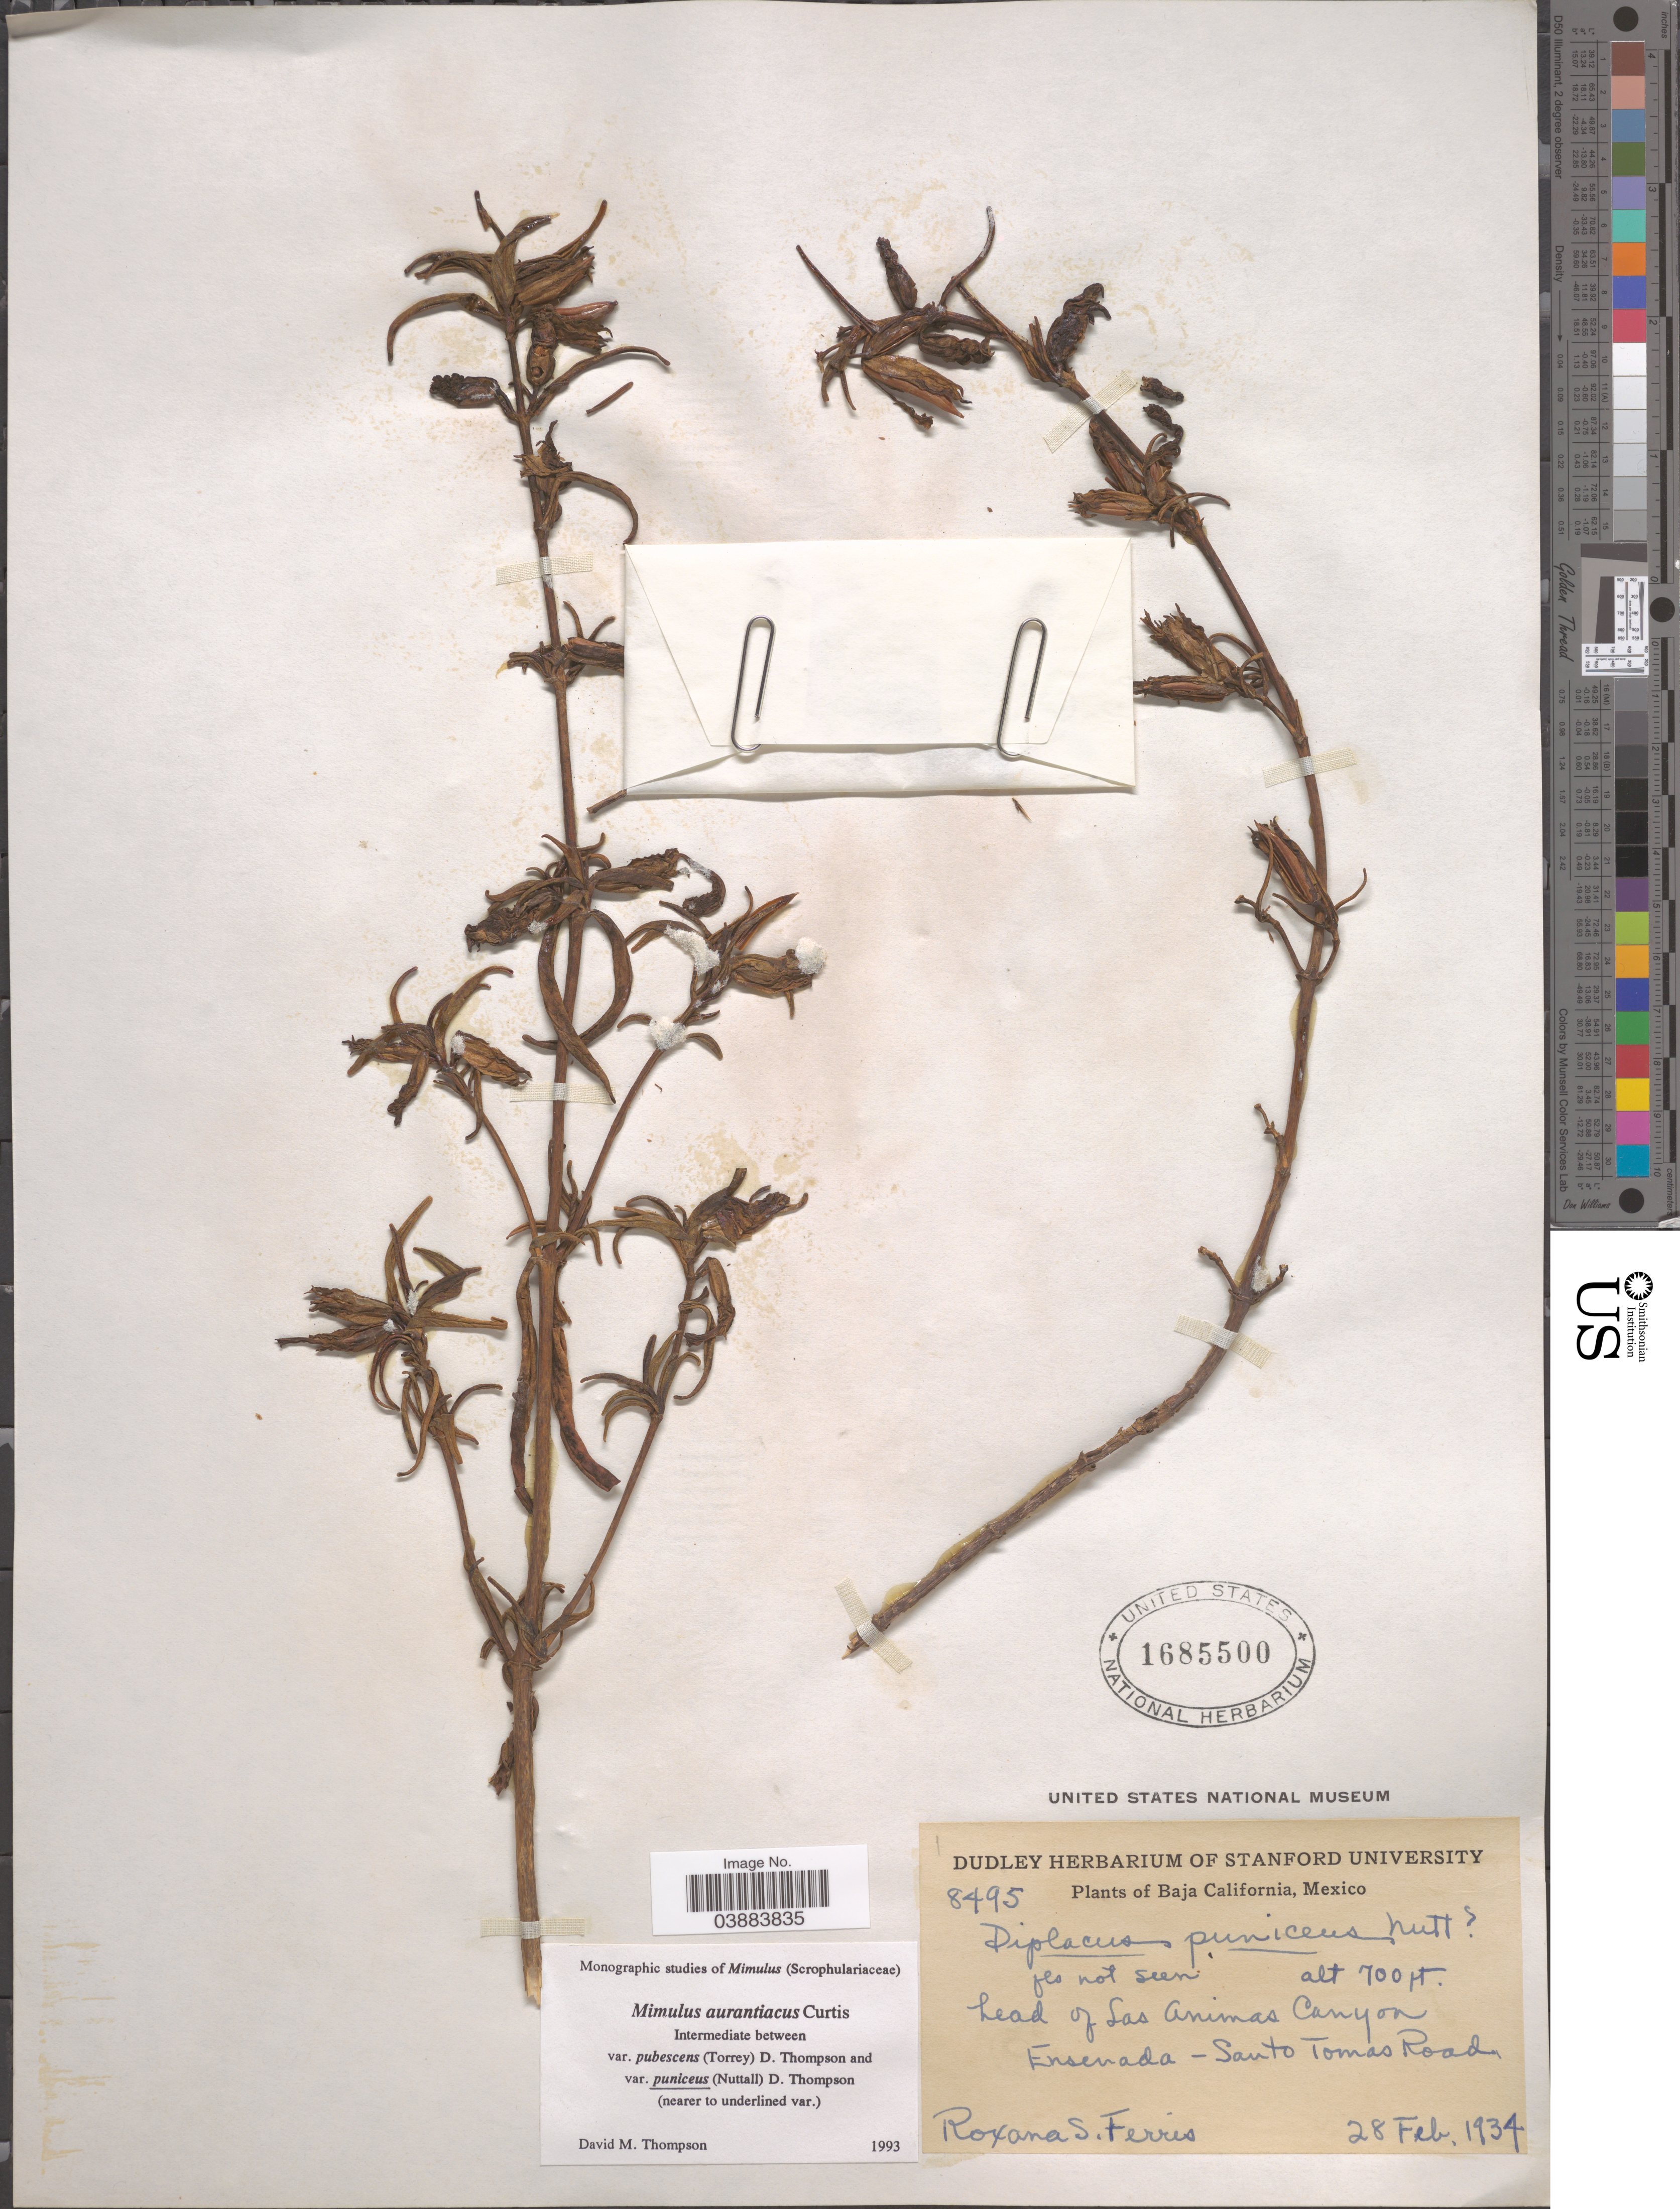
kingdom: Plantae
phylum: Tracheophyta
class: Magnoliopsida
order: Lamiales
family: Phrymaceae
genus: Diplacus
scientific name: Diplacus aurantiacus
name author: (Curtis) Jeps.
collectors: R. S. Ferris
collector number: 8495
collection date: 1934-02-28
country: Mexico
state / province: Baja California Norte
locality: Head of Las Animas Canyon. Ensenada- Santo Tomas Road.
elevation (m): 213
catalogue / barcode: US 1685500